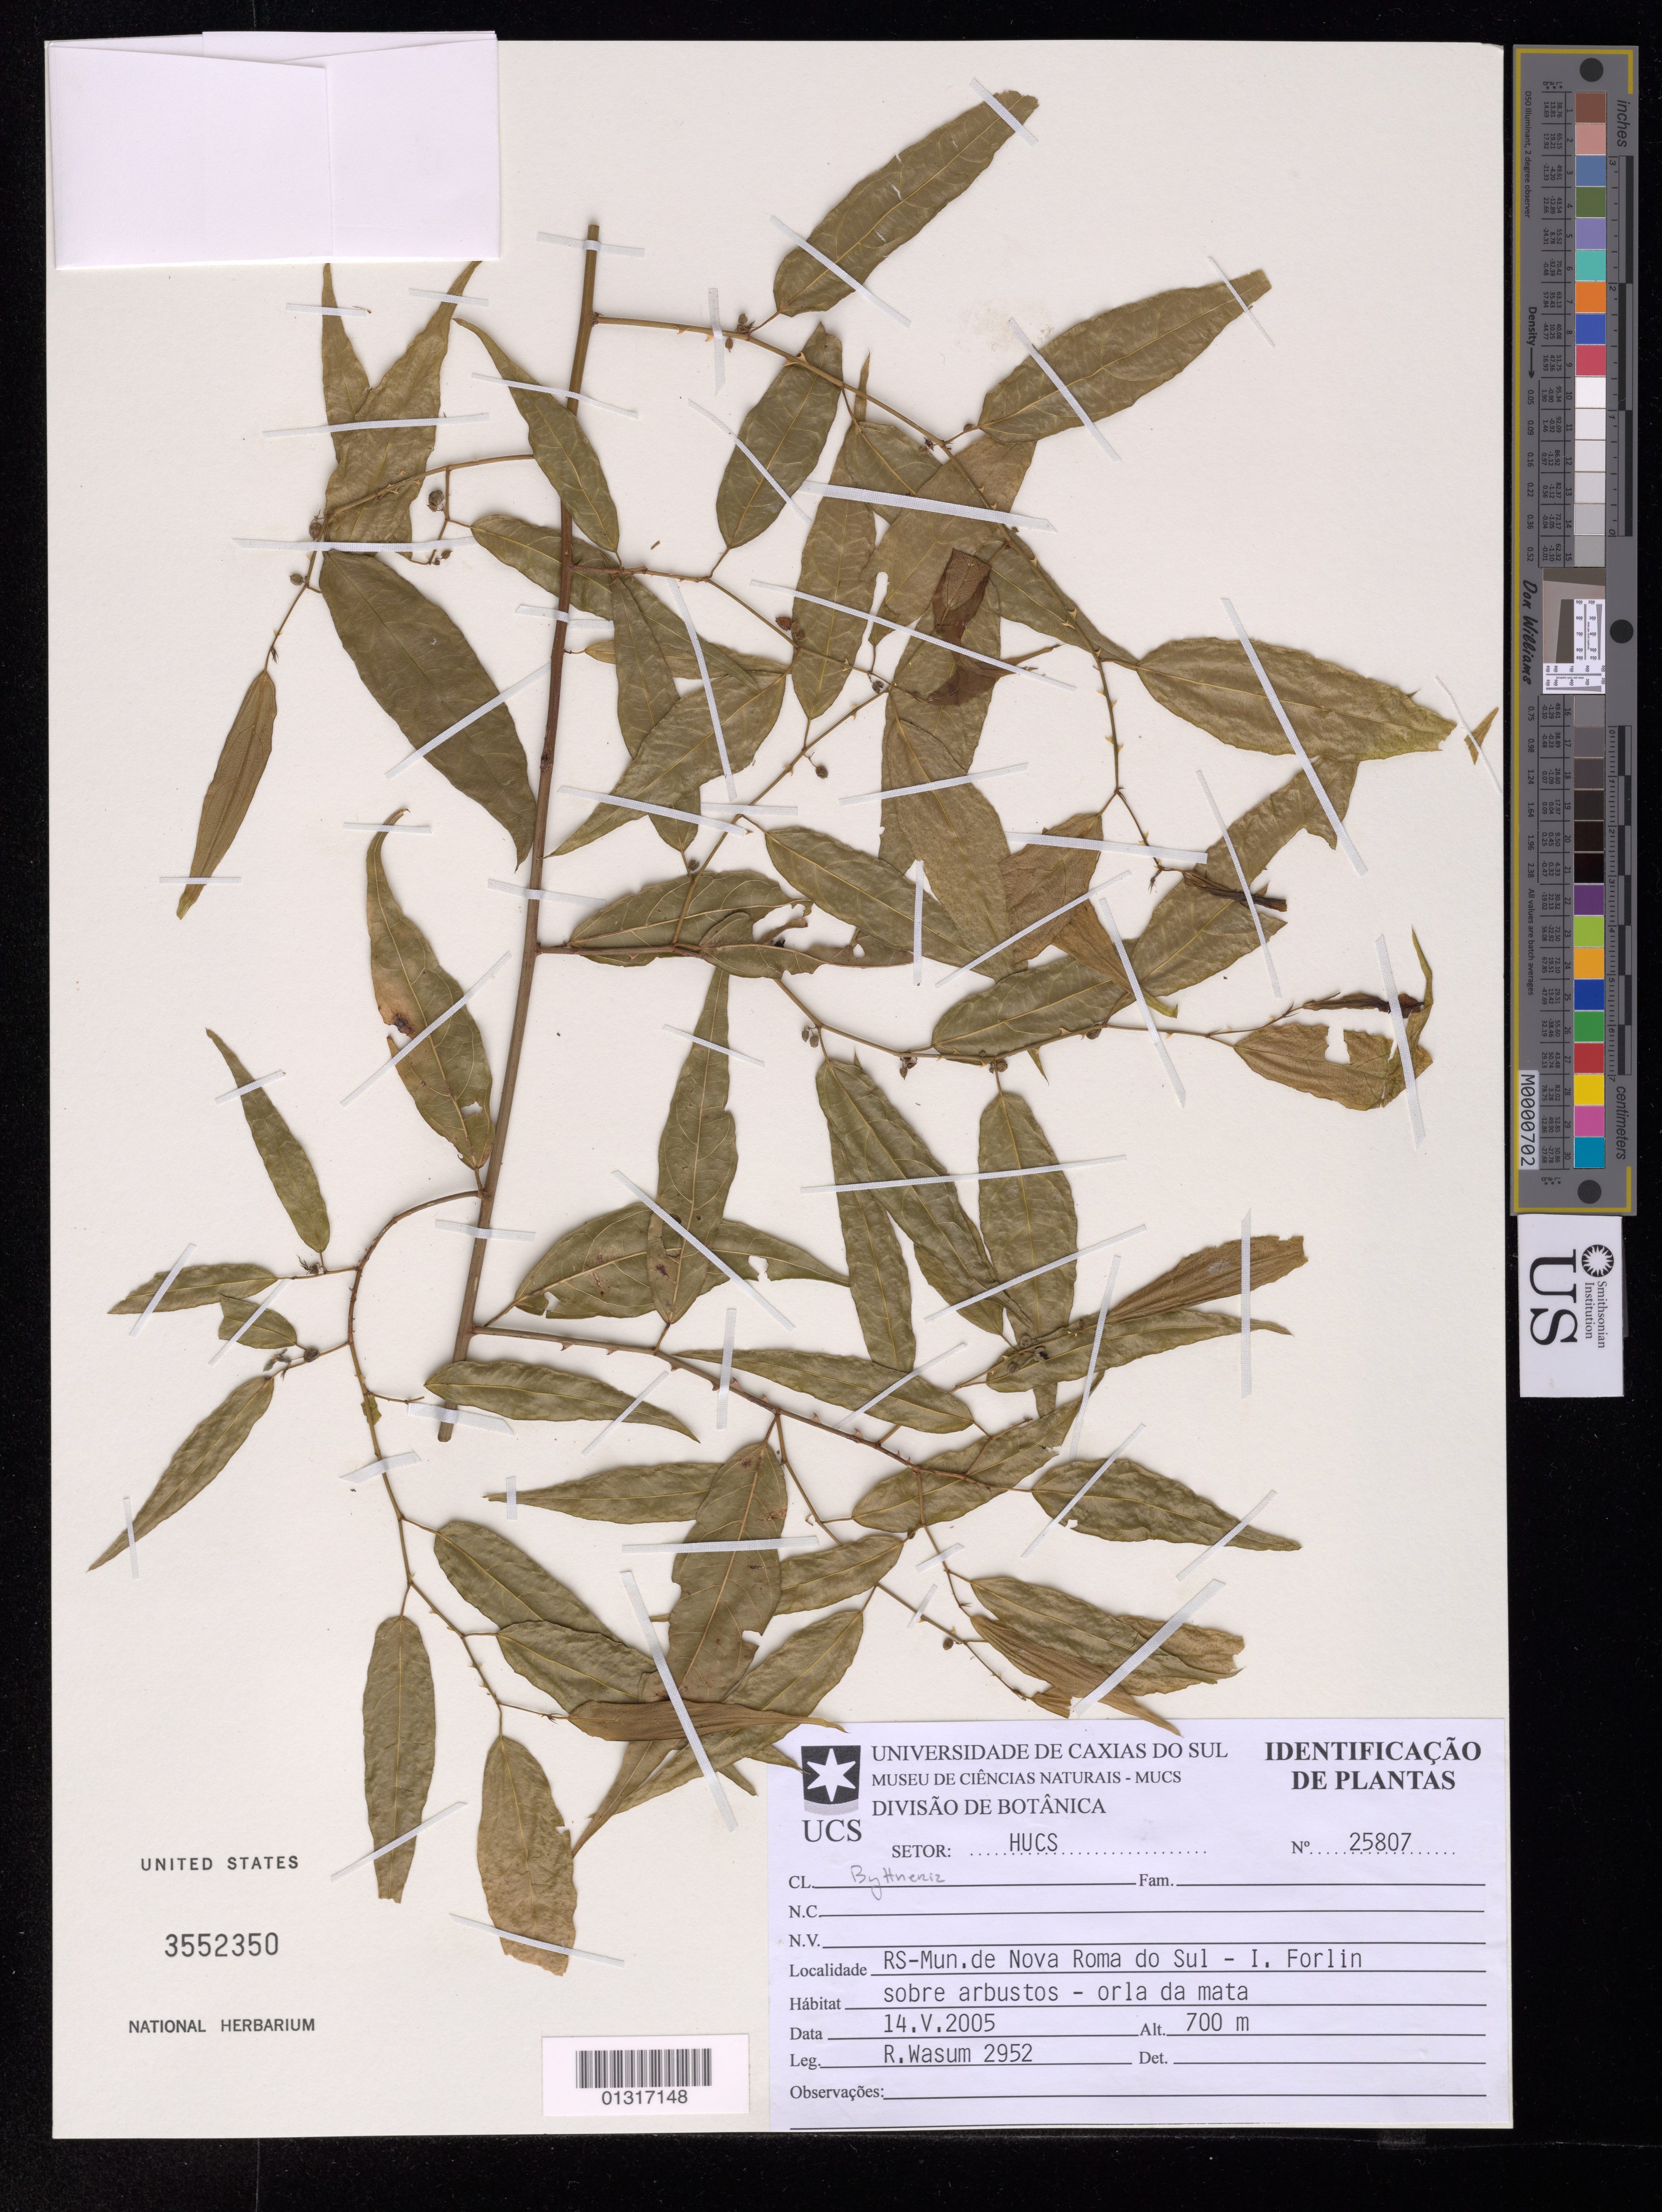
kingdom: Plantae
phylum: Tracheophyta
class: Magnoliopsida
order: Malvales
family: Malvaceae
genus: Byttneria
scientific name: Byttneria sp.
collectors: R. Wasum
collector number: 2952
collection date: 2005-05-14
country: Brazil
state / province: Rio Grande do Sul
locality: Mun. de Nova Roma do Sul - I. Forlin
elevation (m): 700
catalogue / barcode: US 3552350